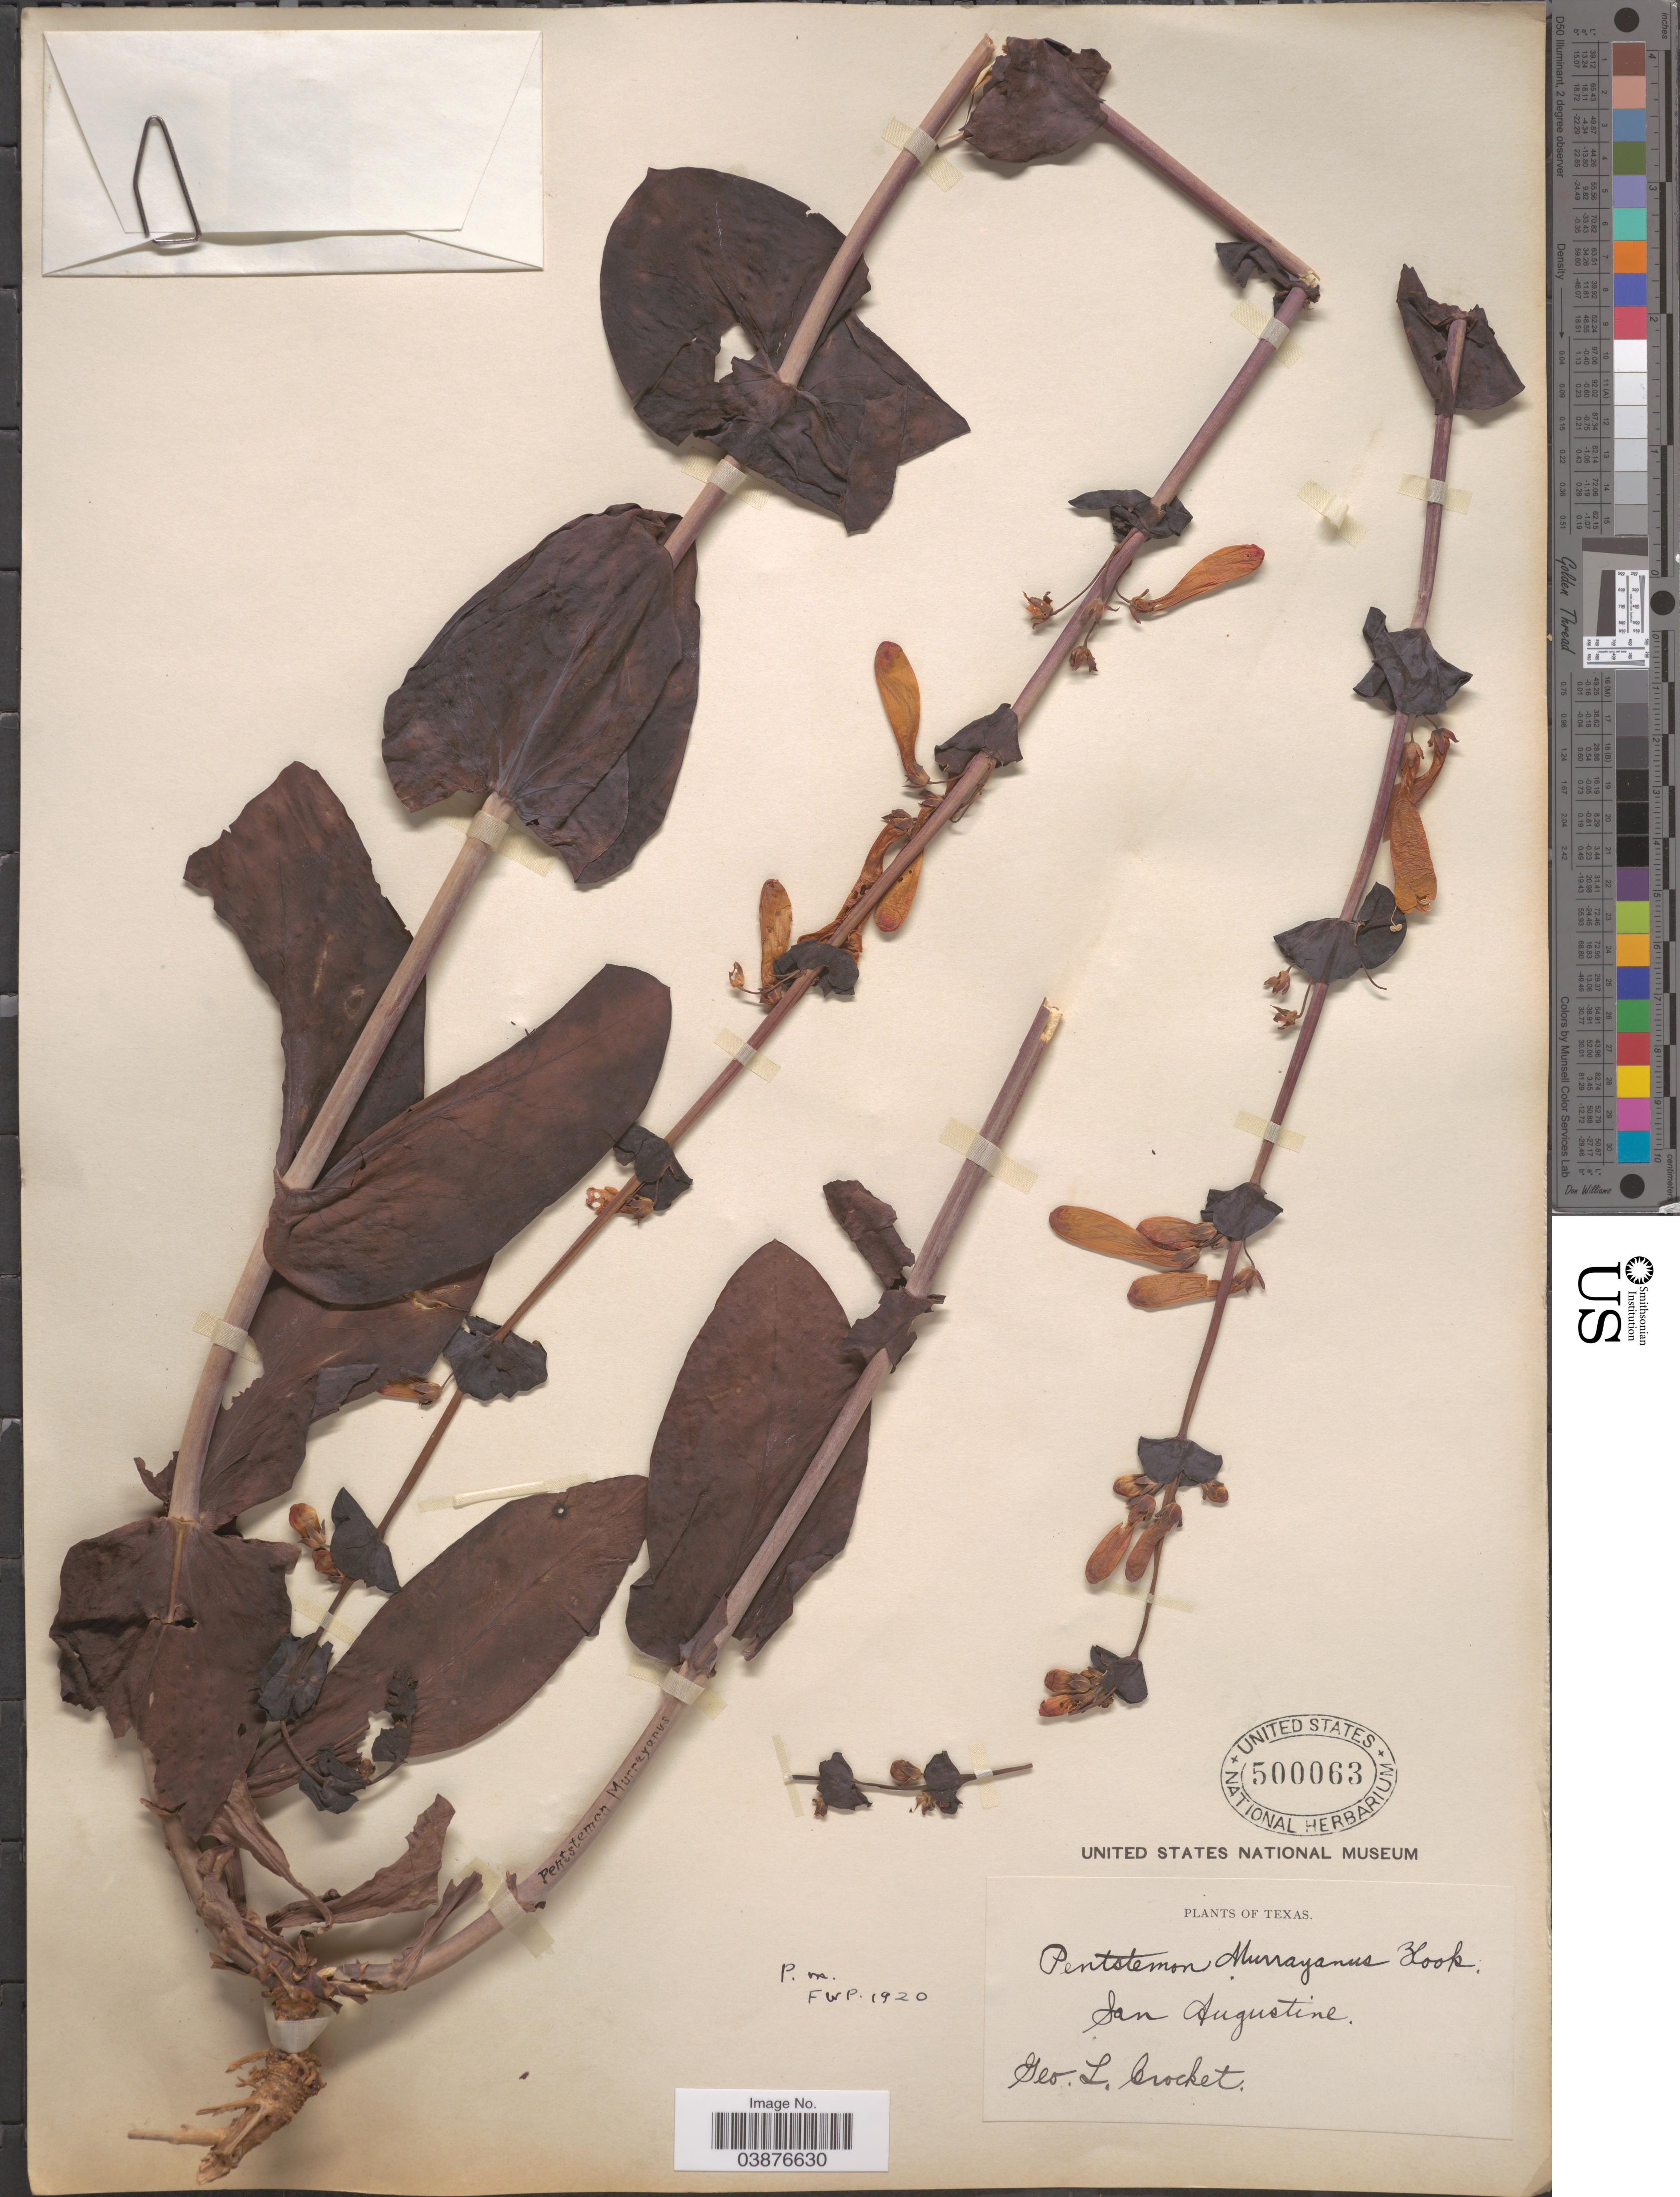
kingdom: Plantae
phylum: Tracheophyta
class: Magnoliopsida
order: Lamiales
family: Plantaginaceae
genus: Penstemon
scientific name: Penstemon murrayanus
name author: Hook.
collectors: G. Crocket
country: United States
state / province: Texas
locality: San Augustine.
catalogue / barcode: US 500068